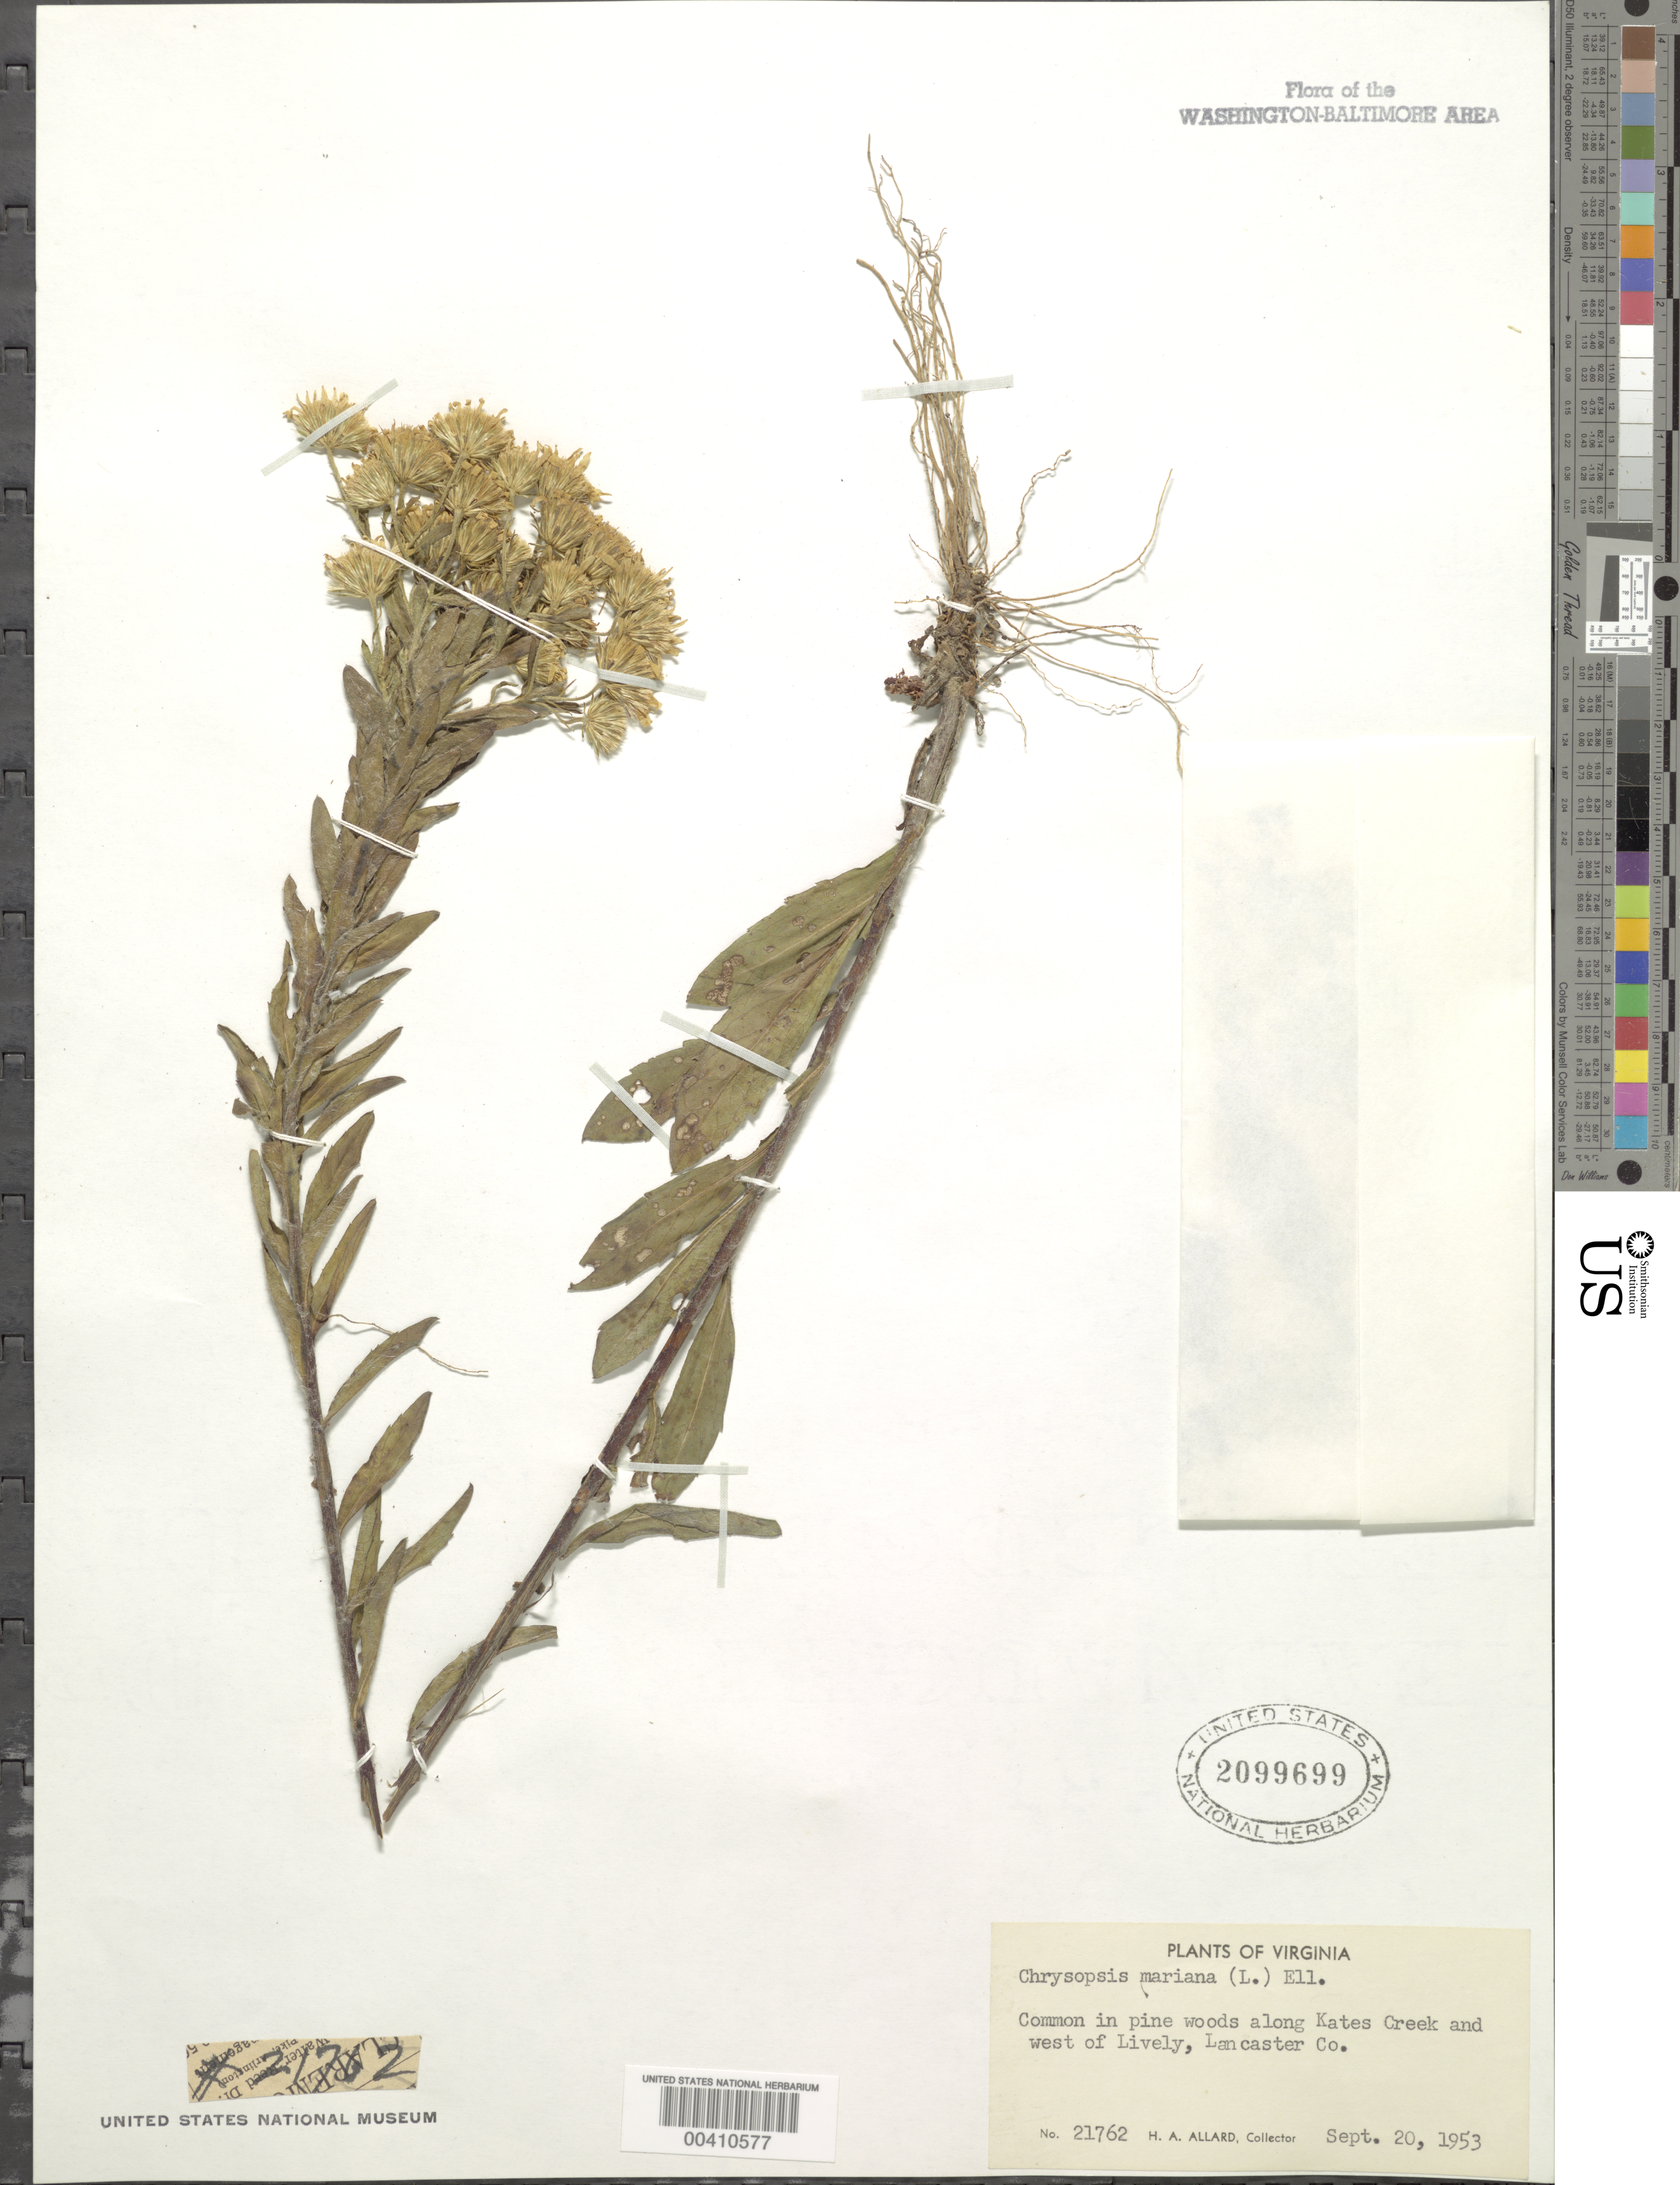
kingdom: Plantae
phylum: Tracheophyta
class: Magnoliopsida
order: Asterales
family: Asteraceae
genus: Chrysopsis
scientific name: Chrysopsis mariana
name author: (L.) Elliott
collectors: H. A. Allard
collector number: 21762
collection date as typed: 20 Sep 1953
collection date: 1953-09-20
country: United States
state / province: Virginia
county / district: Lancaster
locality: Along Kates Creek and W of Lively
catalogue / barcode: US 2099699